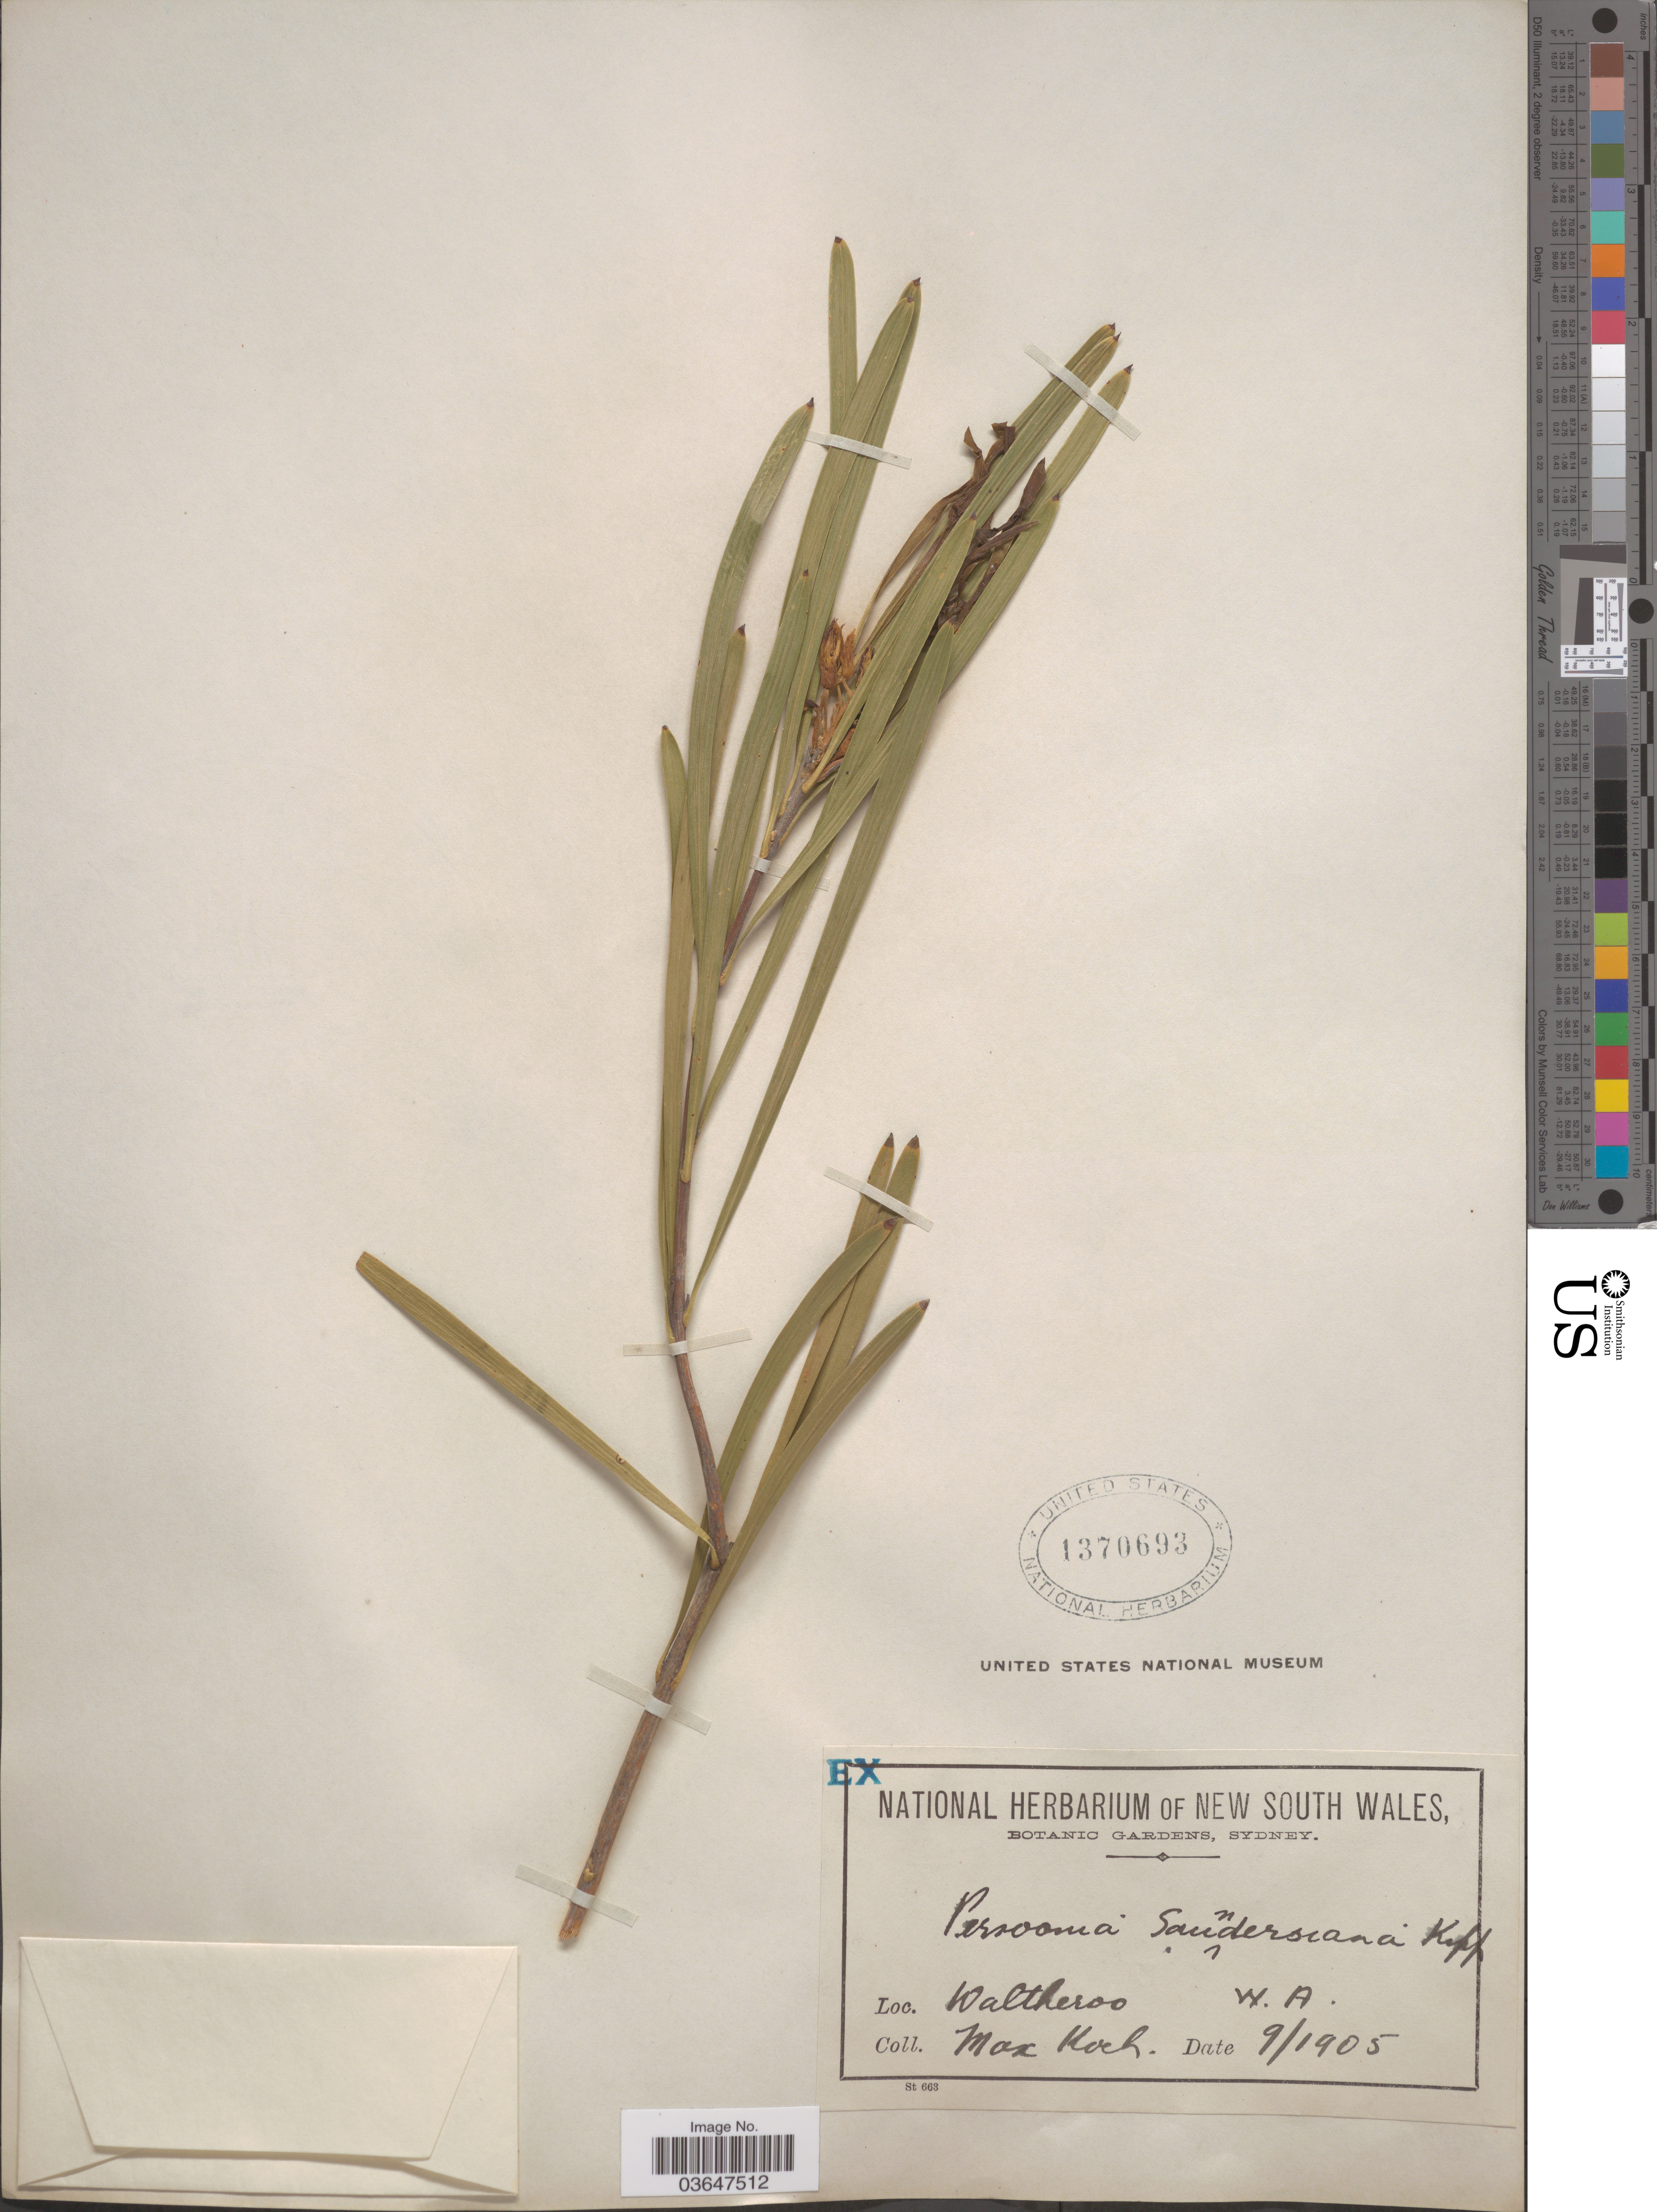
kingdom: Plantae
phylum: Tracheophyta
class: Magnoliopsida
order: Proteales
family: Proteaceae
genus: Persoonia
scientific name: Persoonia saundersiana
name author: Kippist ex Meisn.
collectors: M. Koch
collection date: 1905-09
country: Australia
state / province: Western Australia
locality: Waltheroo W.A.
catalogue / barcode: US 1370693